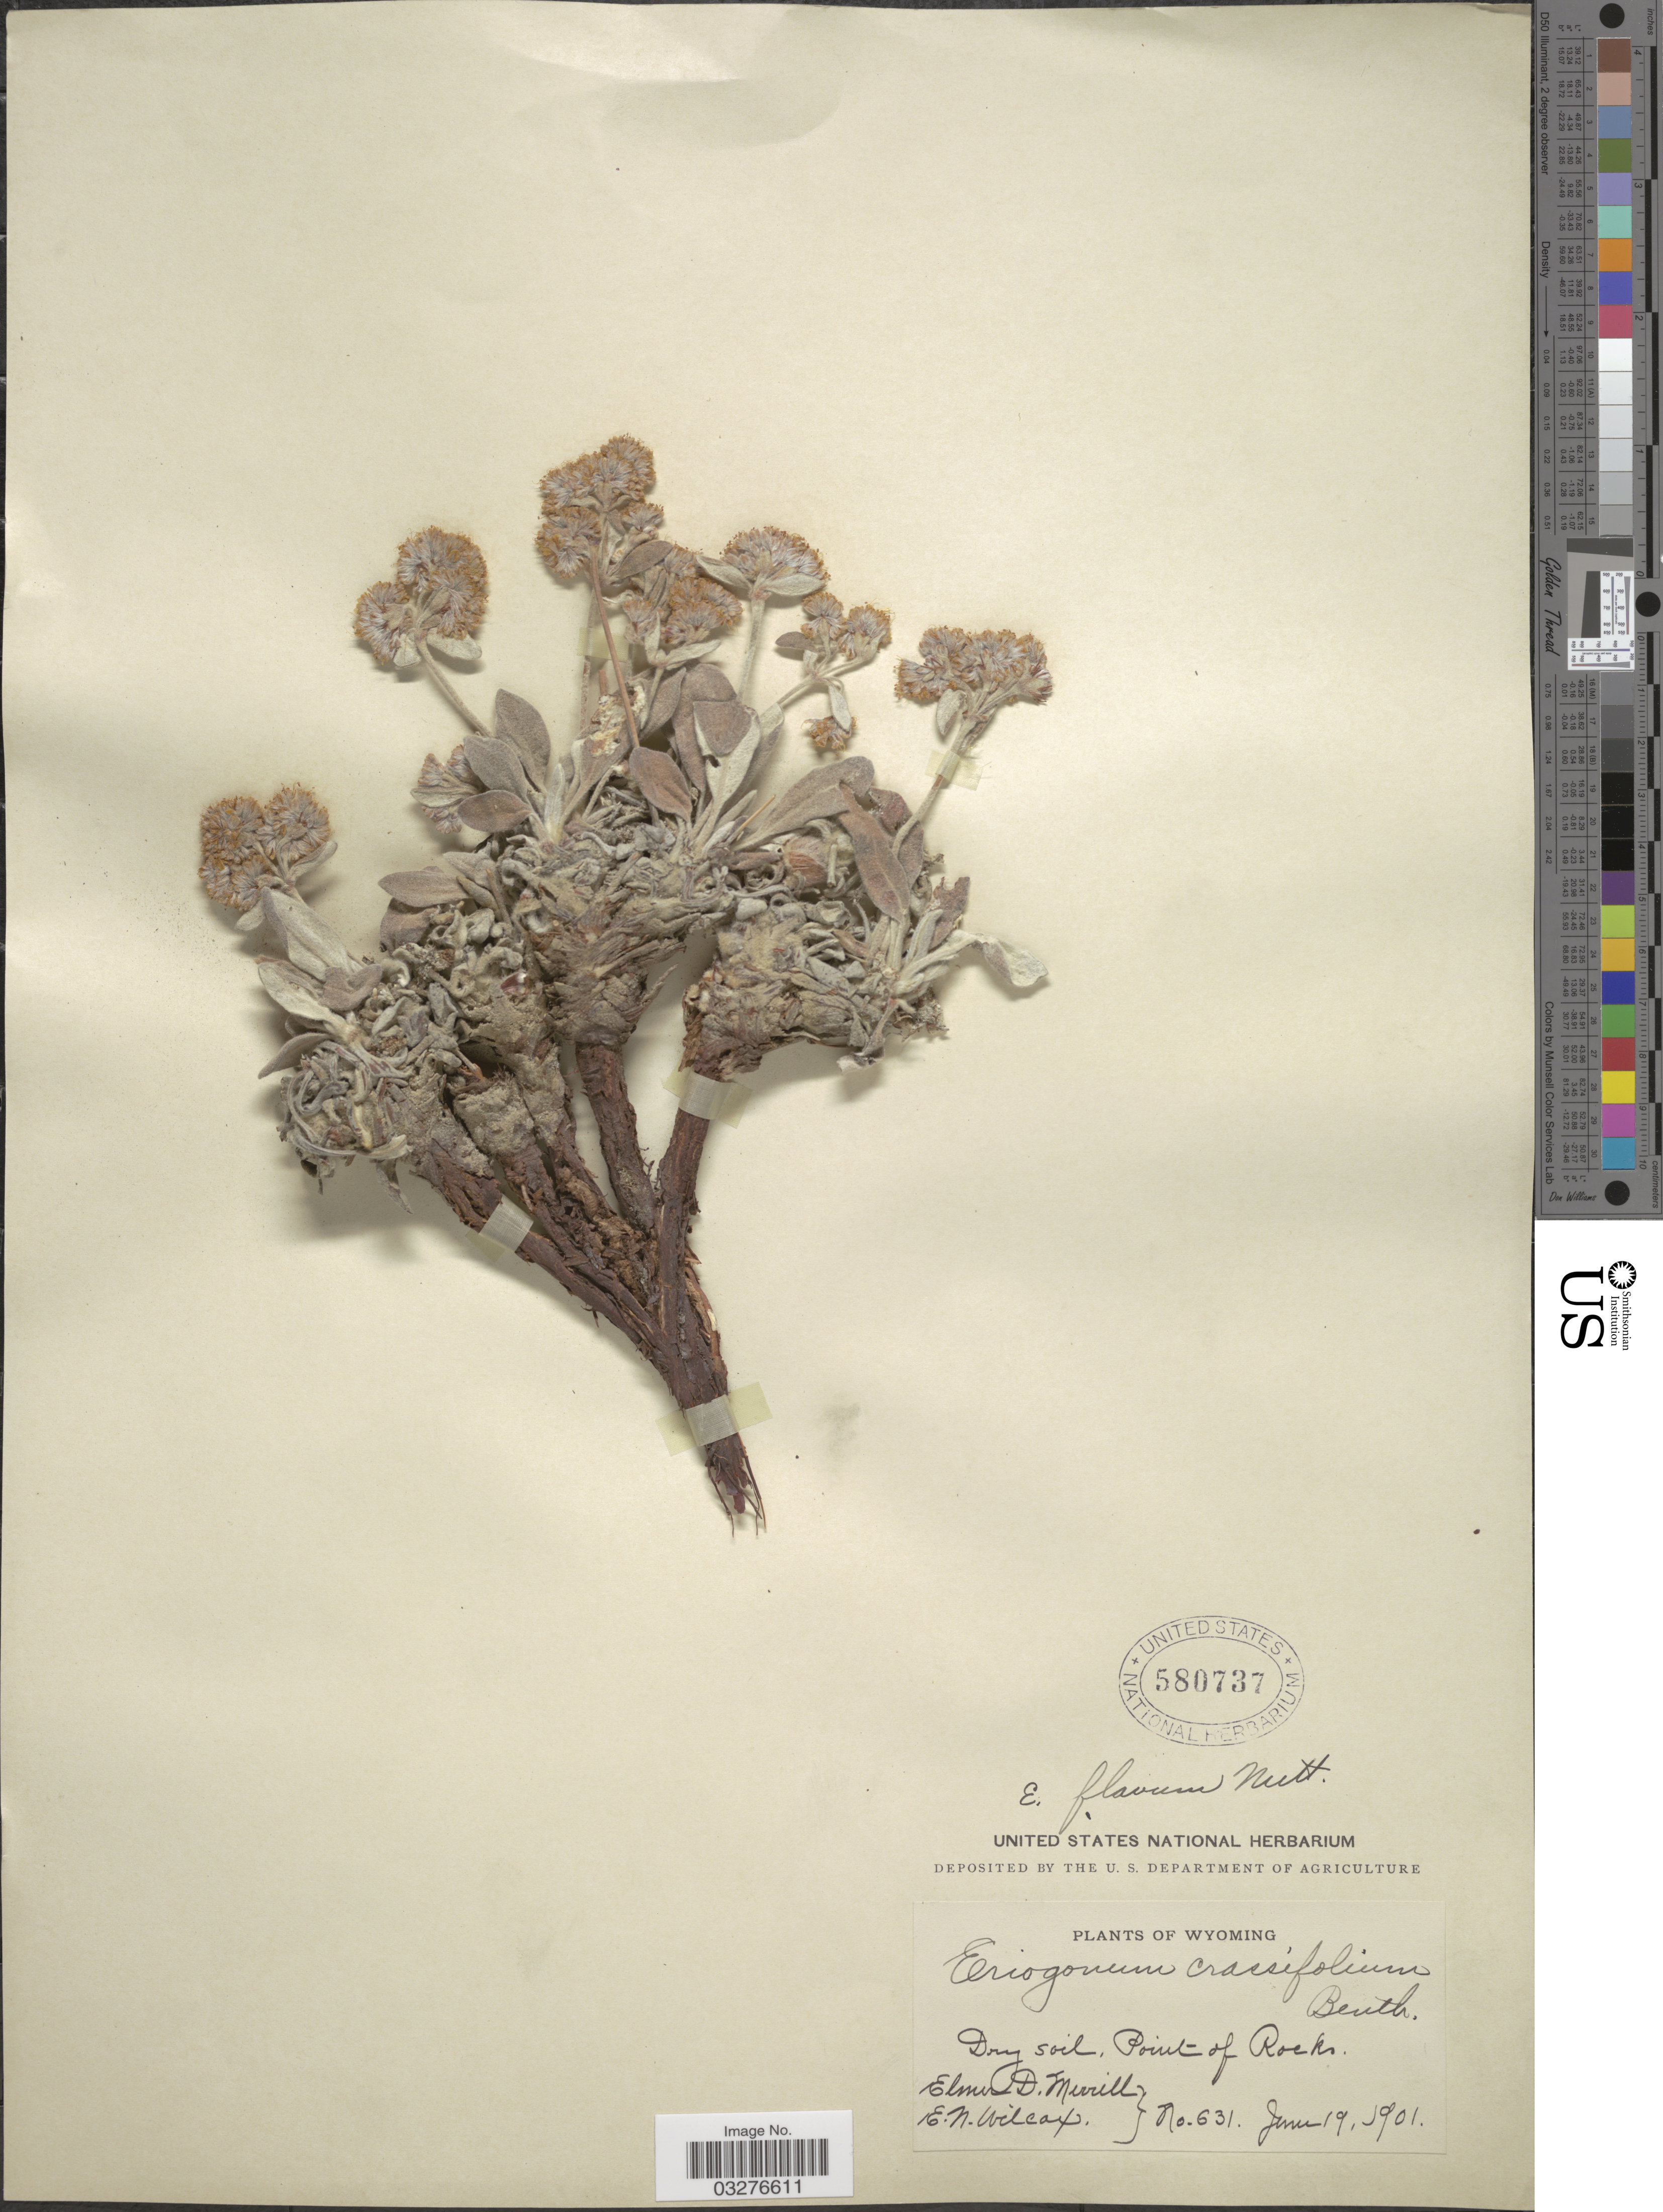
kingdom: Plantae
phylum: Tracheophyta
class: Magnoliopsida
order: Caryophyllales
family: Polygonaceae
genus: Eriogonum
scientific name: Eriogonum flavum var. flavum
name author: Nutt. ex Benth.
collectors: E. D. Merrill & E. Wilcox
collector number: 631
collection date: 1901-06-19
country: United States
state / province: Wyoming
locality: Point of Rocks.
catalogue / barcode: US 580737